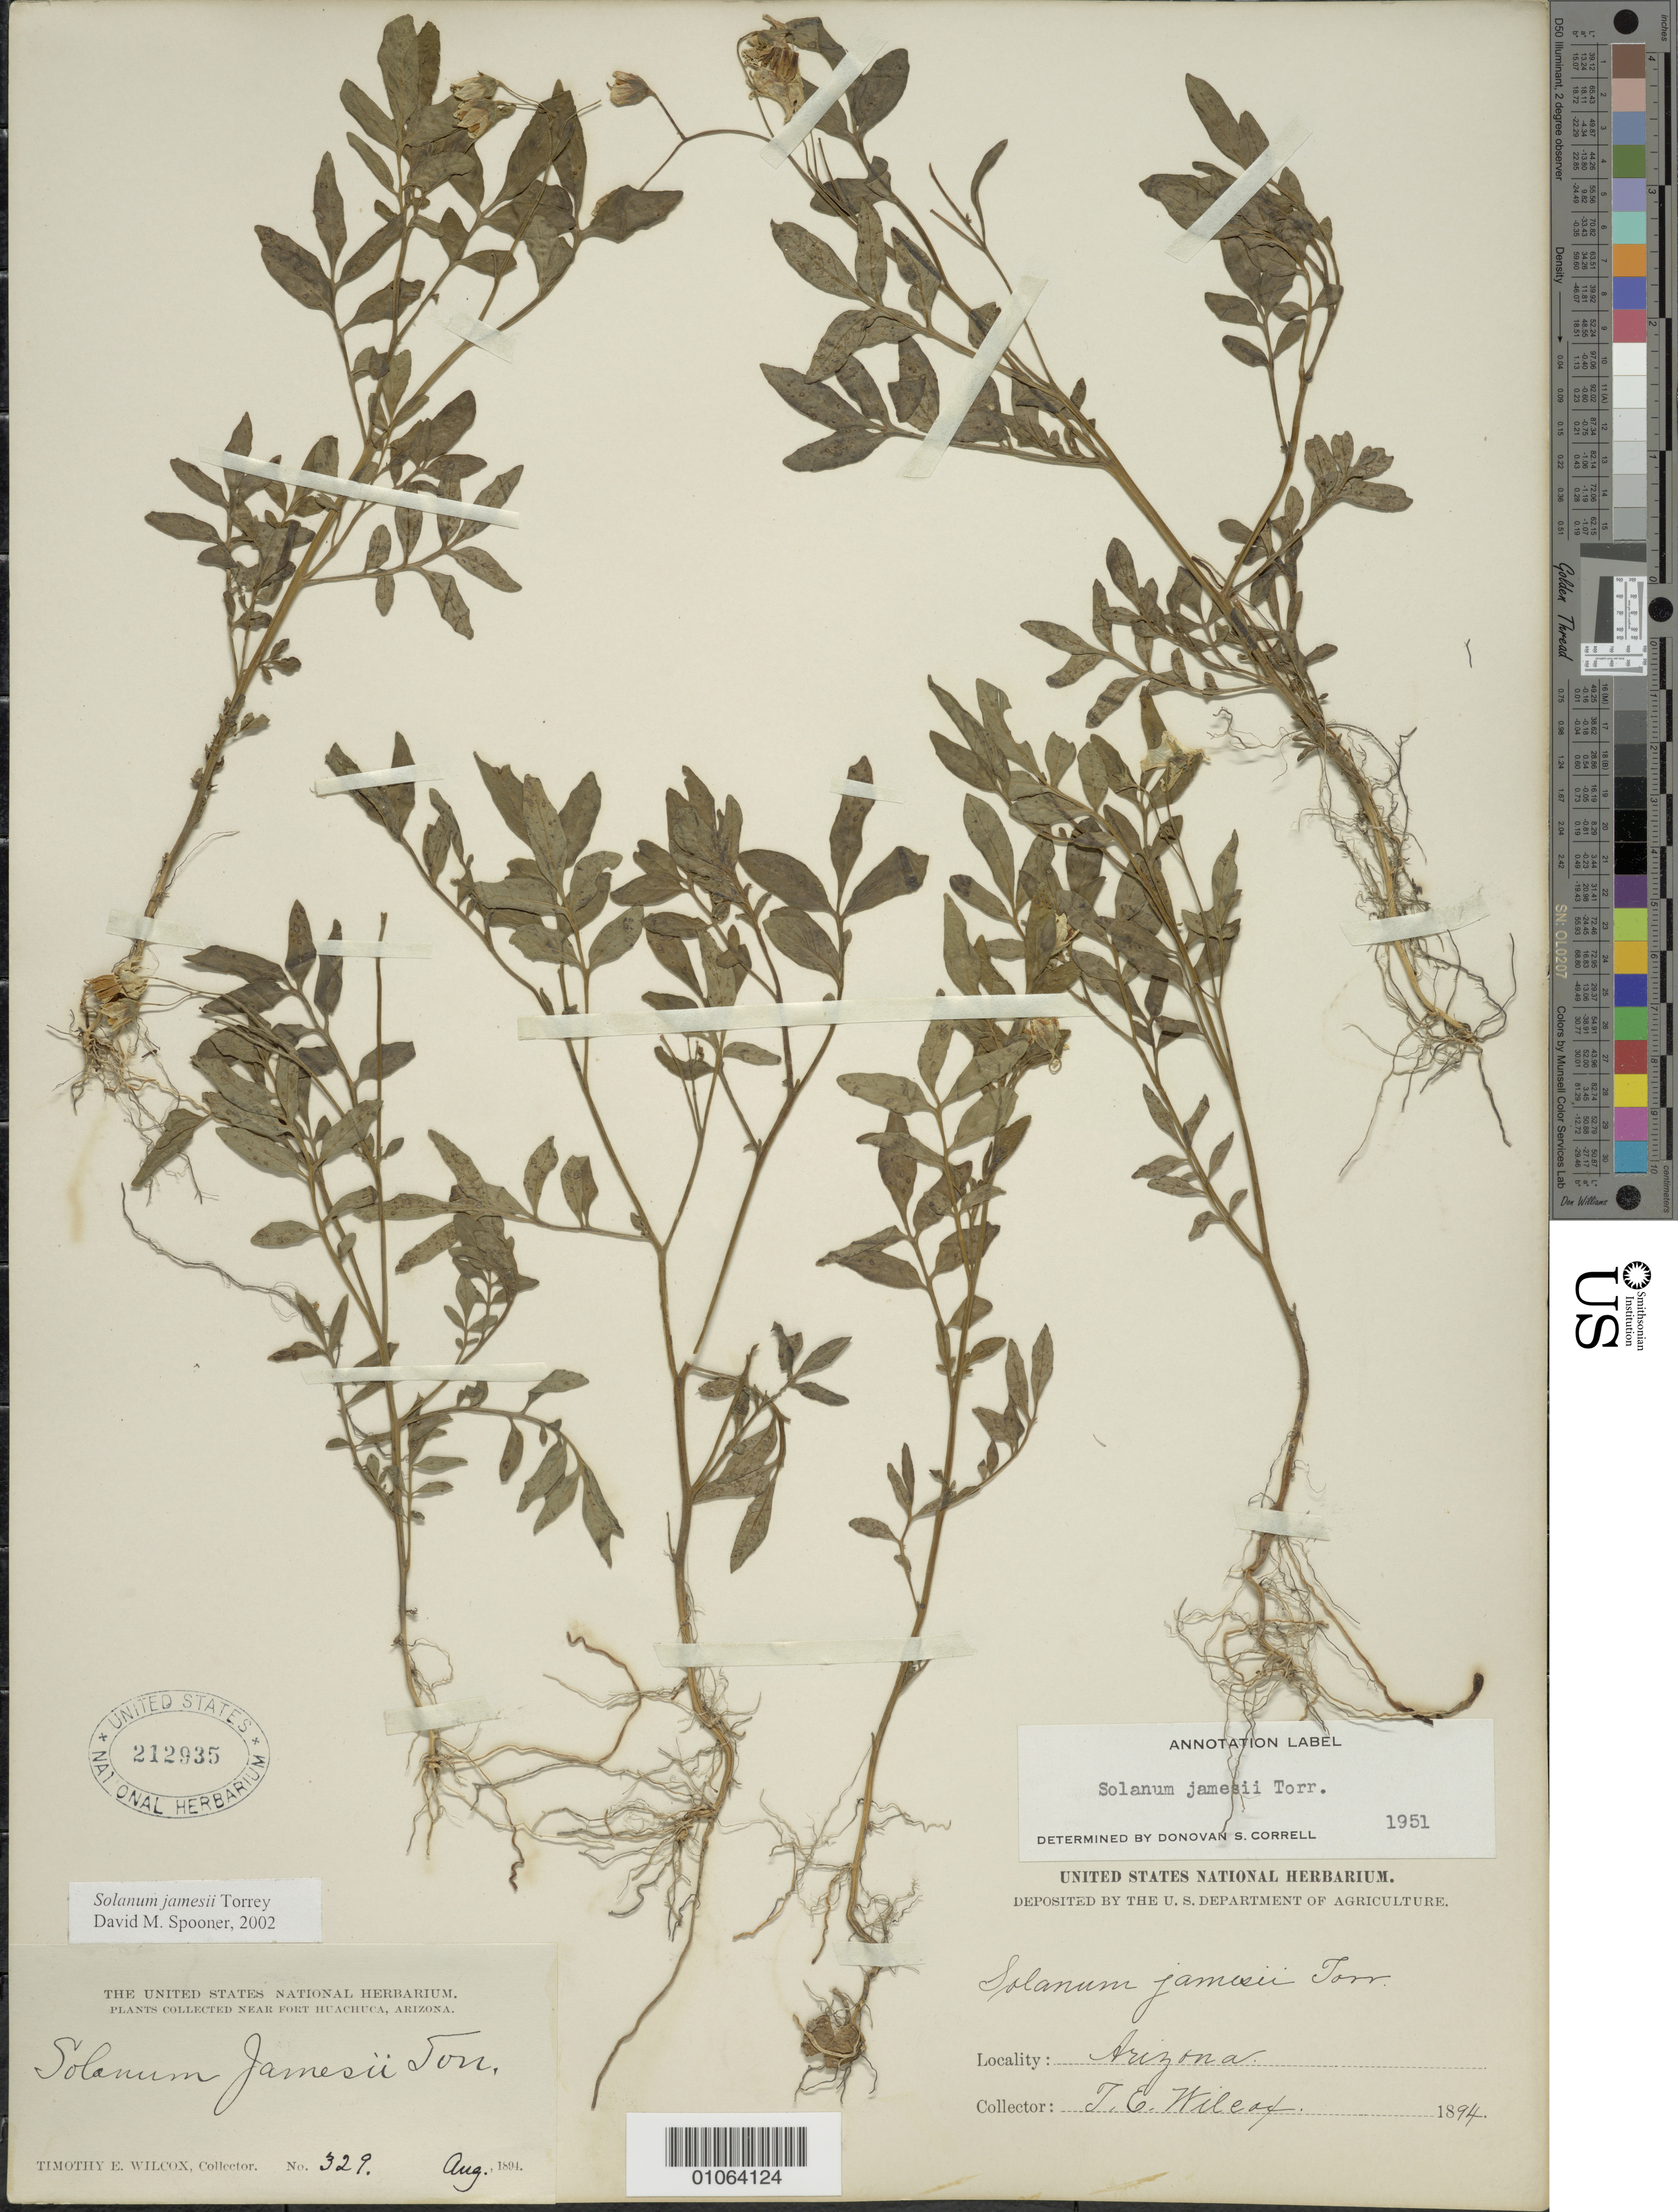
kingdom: Plantae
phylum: Tracheophyta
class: Magnoliopsida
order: Solanales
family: Solanaceae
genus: Solanum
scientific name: Solanum jamesii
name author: Torr.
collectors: T. E. Wilcox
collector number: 329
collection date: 1894-08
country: United States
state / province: Arizona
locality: Near Fort Huachuca.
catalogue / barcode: US 212935